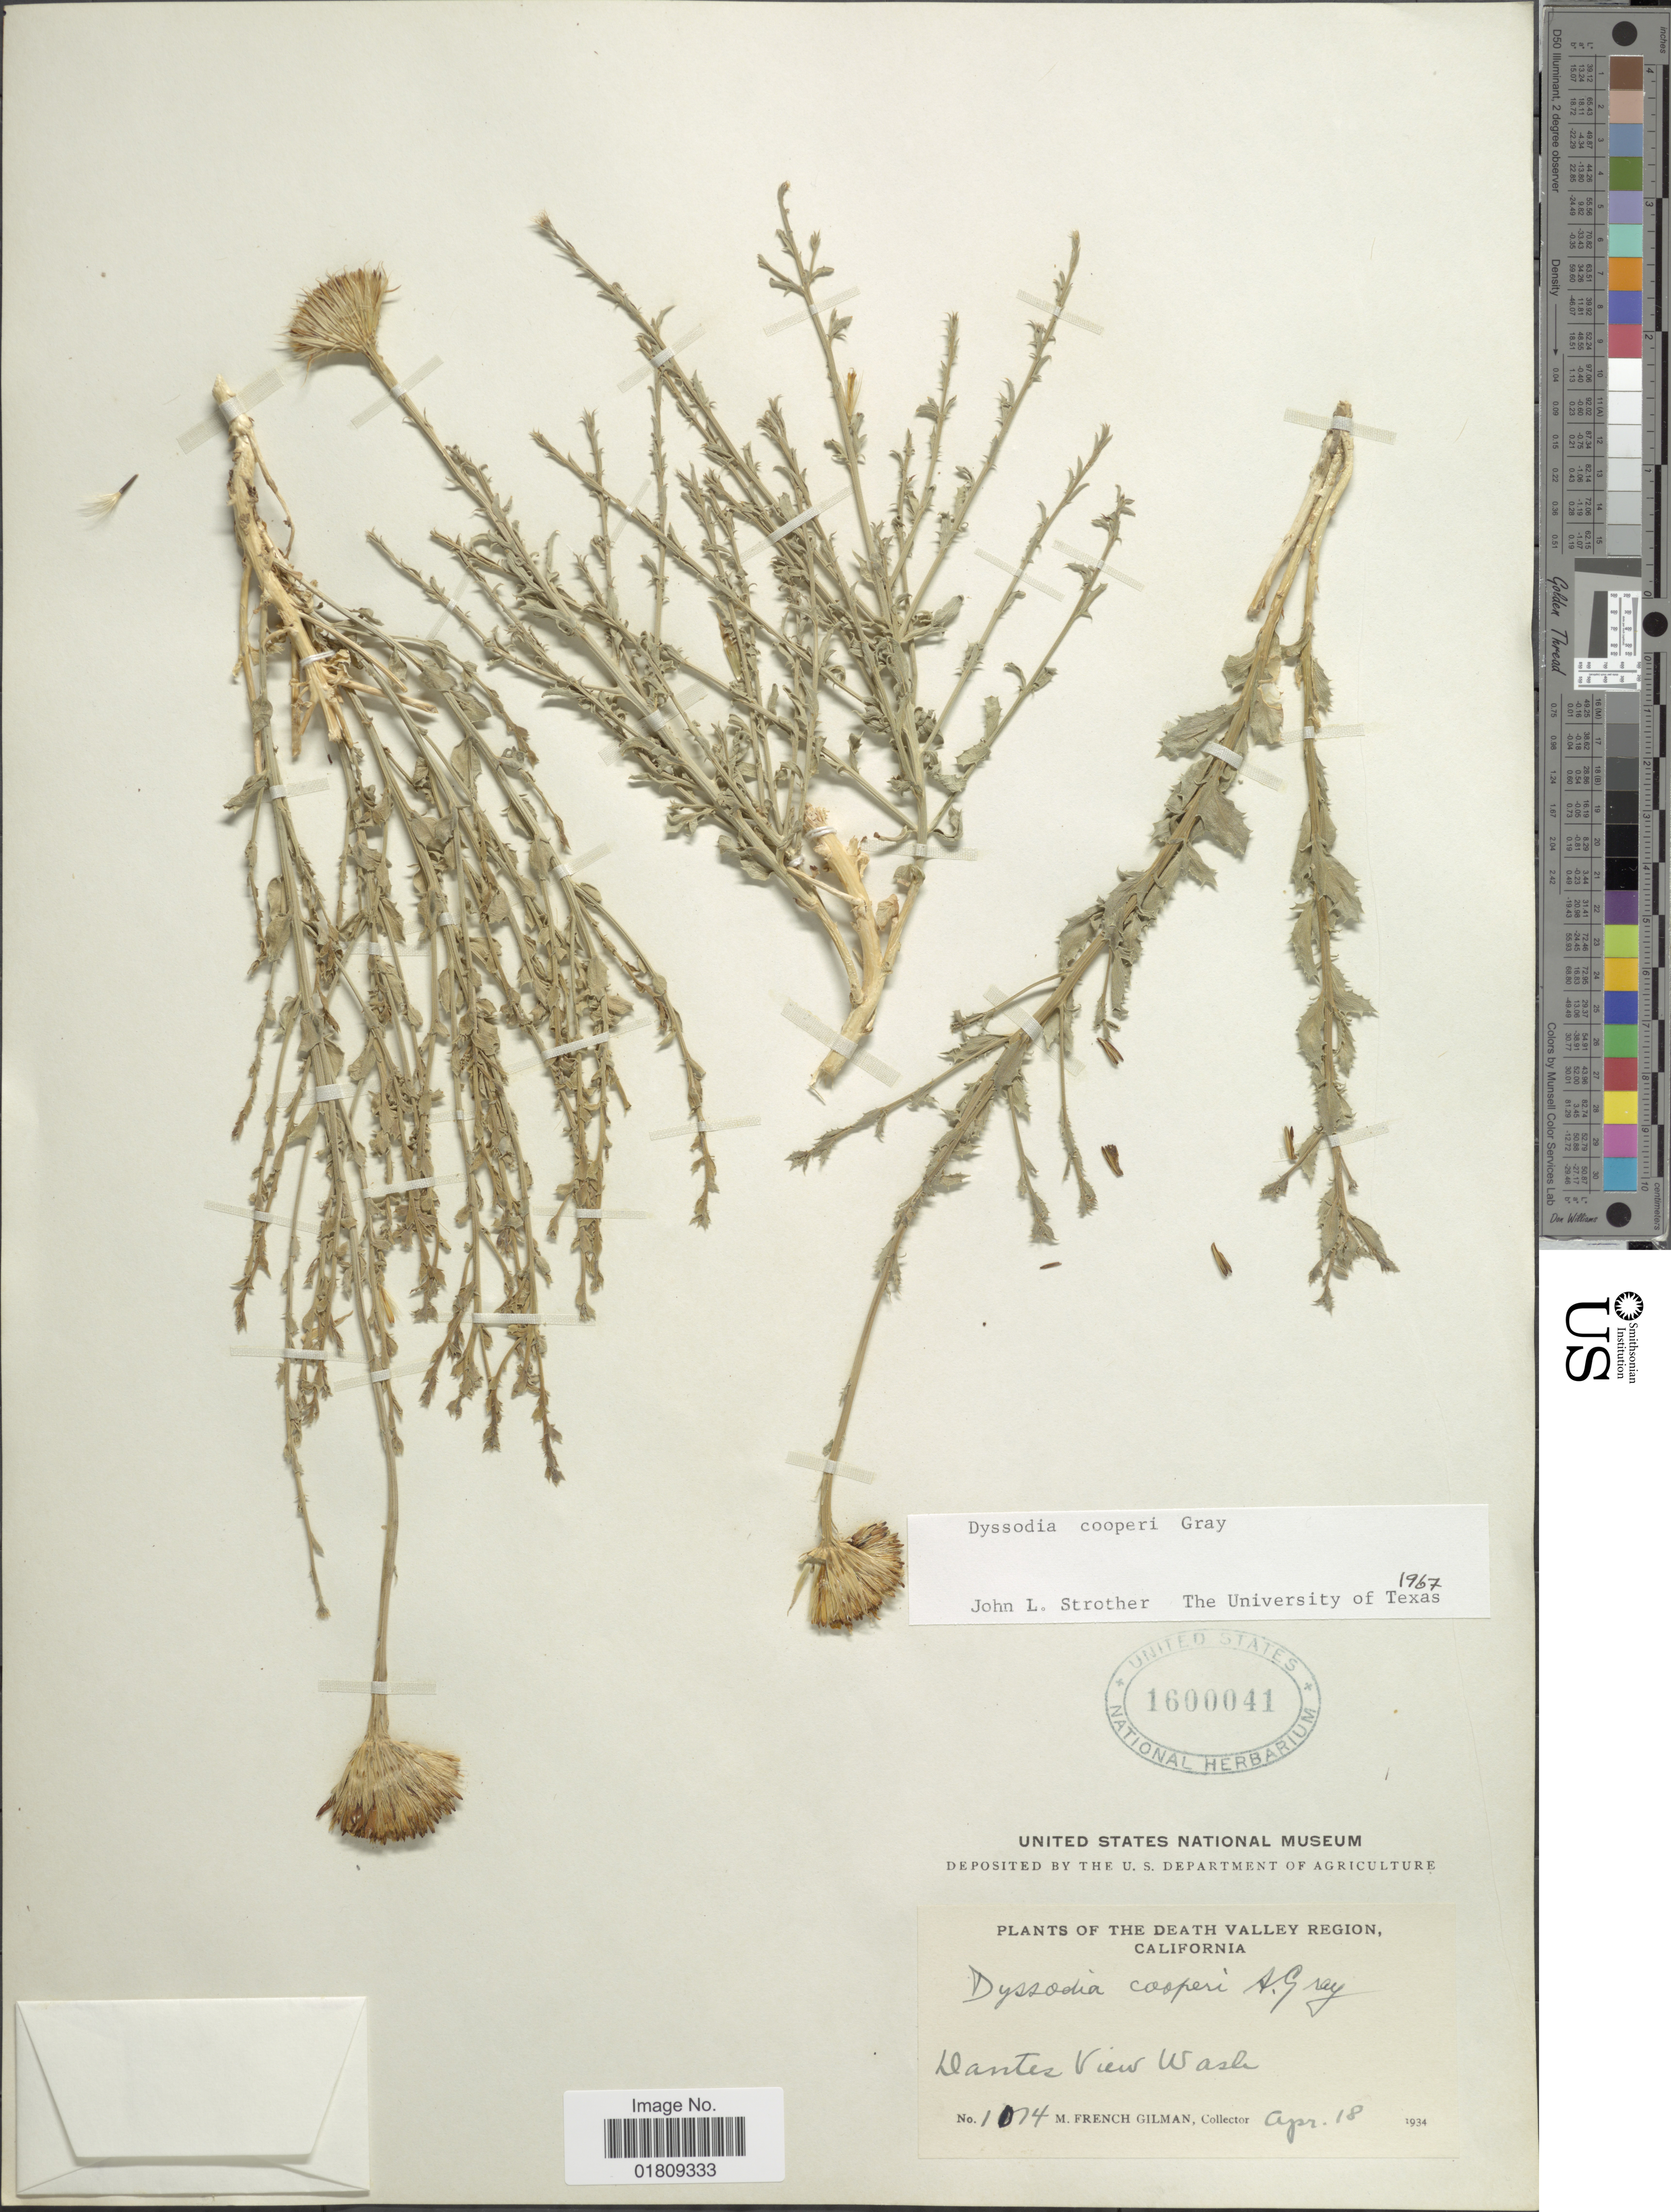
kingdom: Plantae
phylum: Tracheophyta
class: Magnoliopsida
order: Asterales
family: Asteraceae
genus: Dyssodia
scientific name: Dyssodia cooperi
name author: A. Gray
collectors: M. F. Gilman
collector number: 1074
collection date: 1934-04-18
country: United States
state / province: California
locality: The Death Valley Region, Dantes View Wash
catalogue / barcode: US 1600041